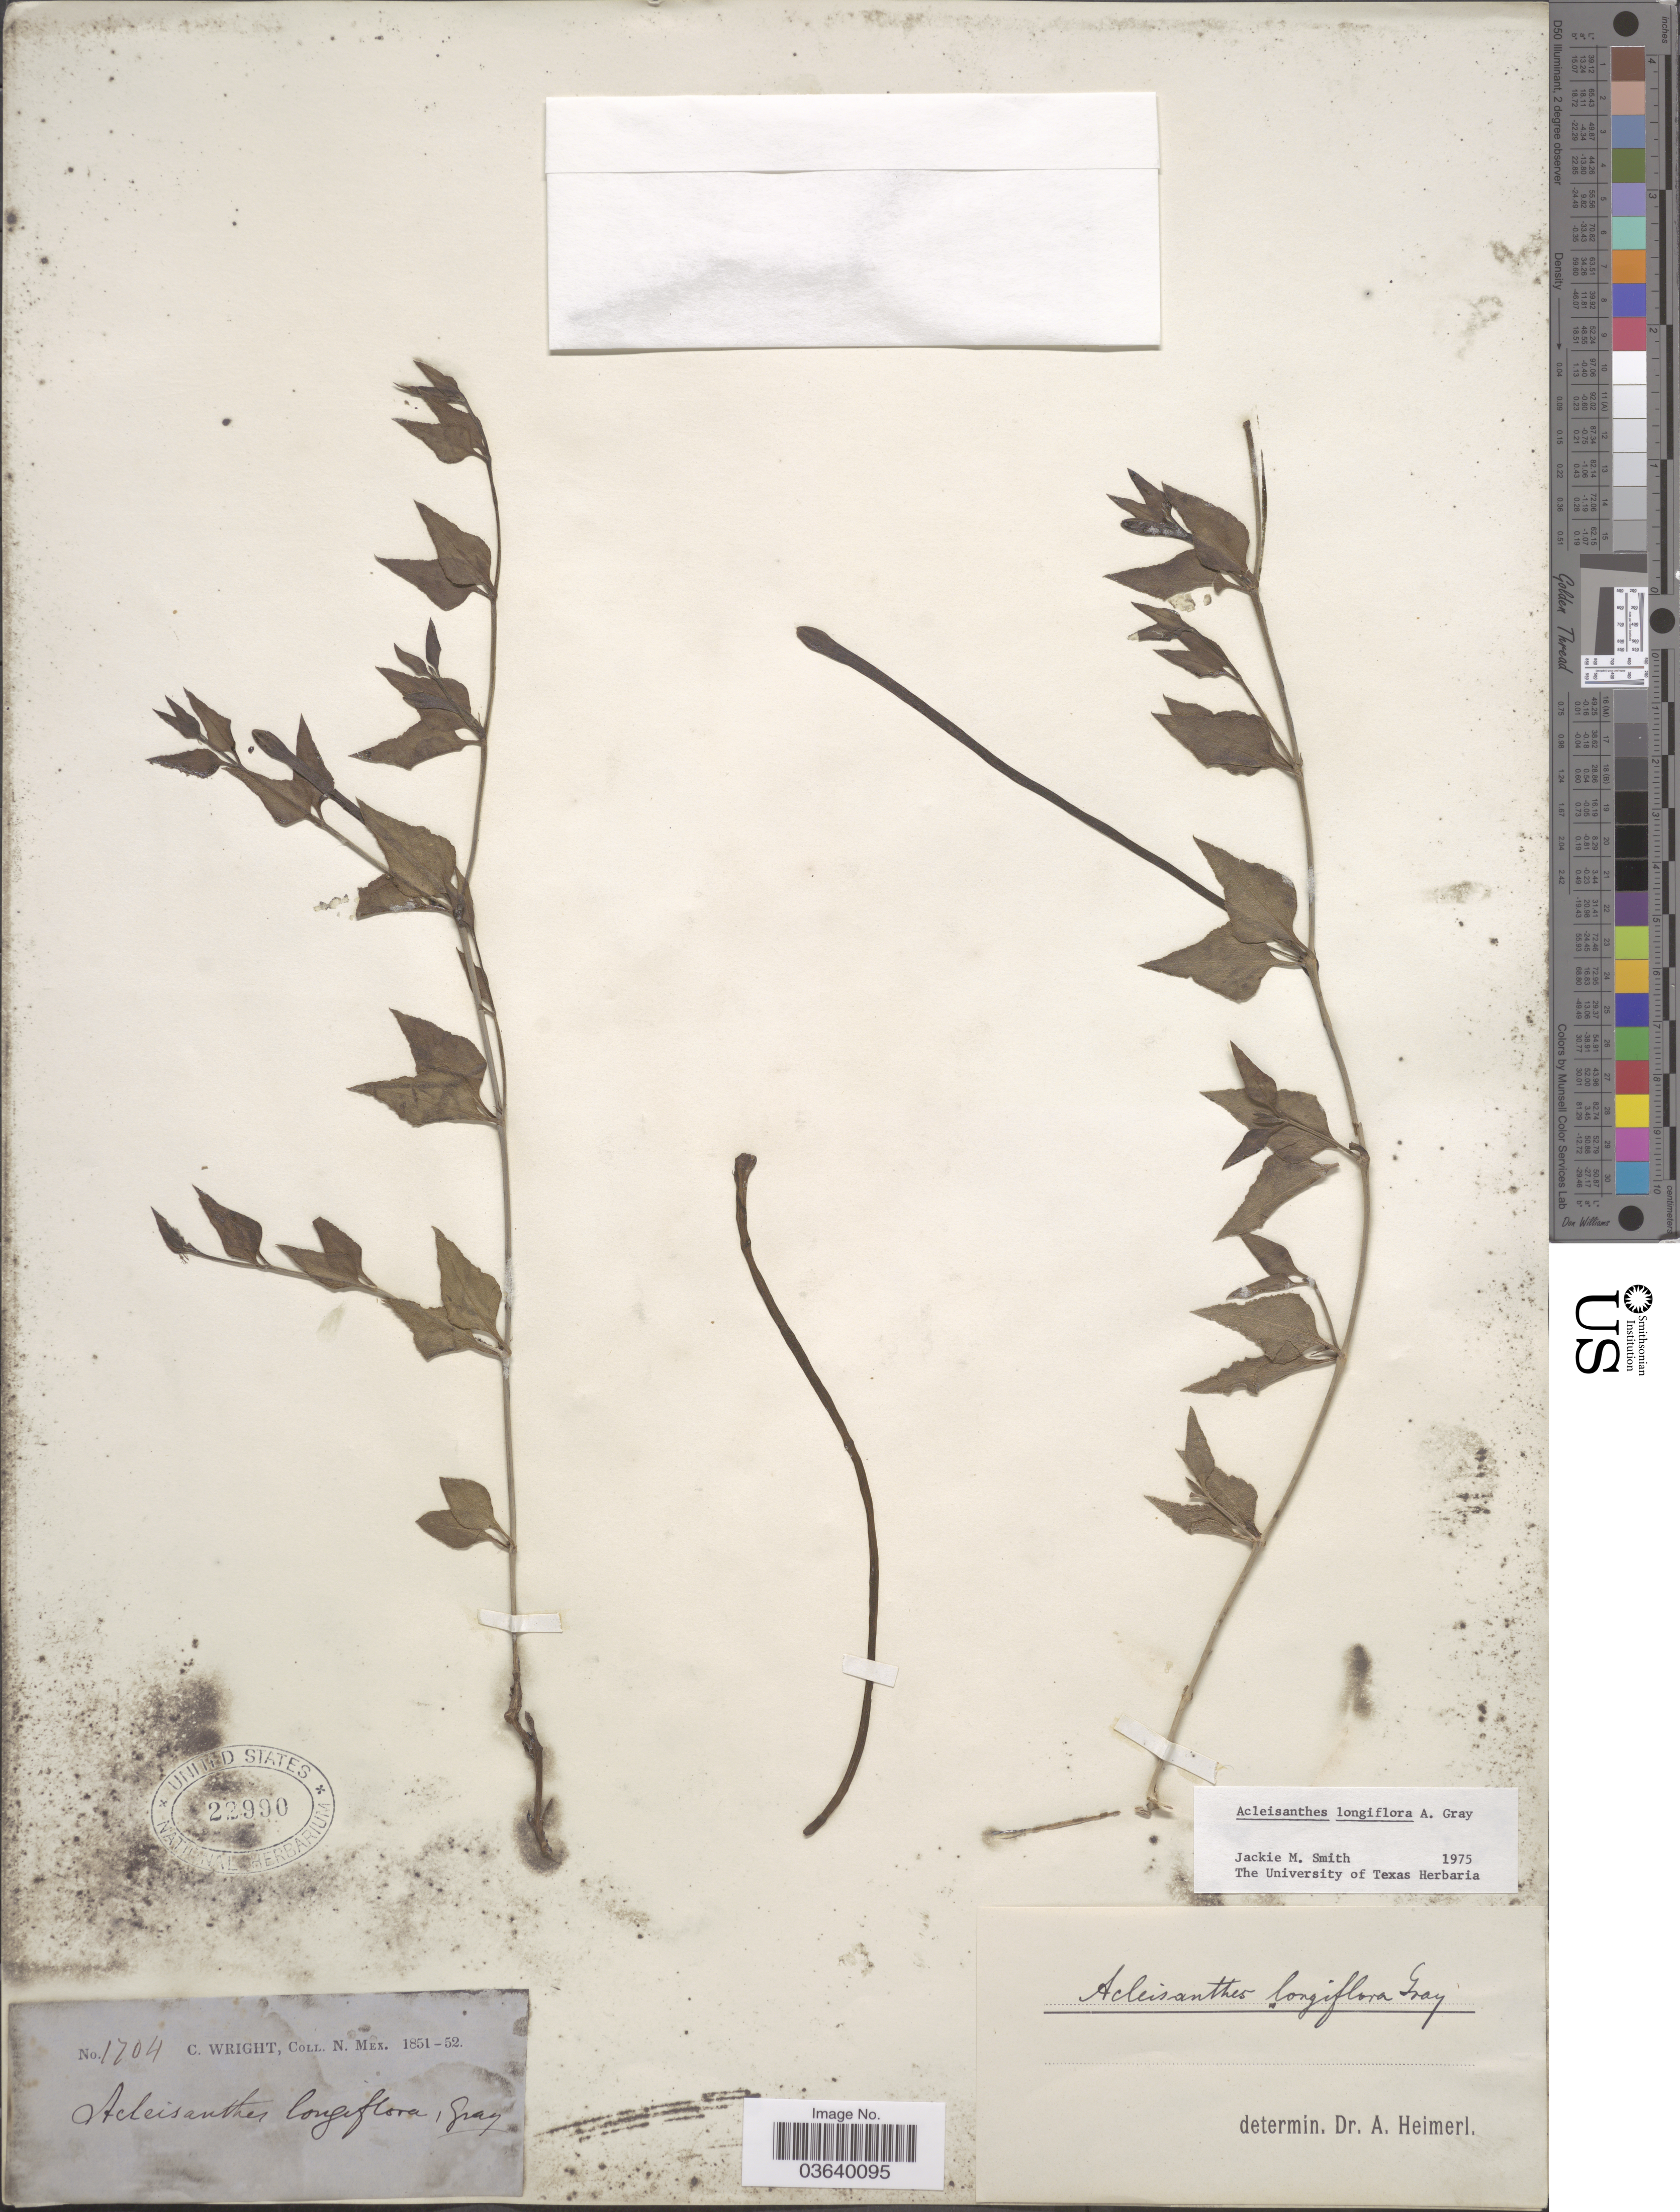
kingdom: Plantae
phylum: Tracheophyta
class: Magnoliopsida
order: Caryophyllales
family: Nyctaginaceae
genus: Acleisanthes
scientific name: Acleisanthes longiflora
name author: A. Gray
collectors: C. Wright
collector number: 1704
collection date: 1851/1852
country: United States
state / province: New Mexico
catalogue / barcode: US 22990